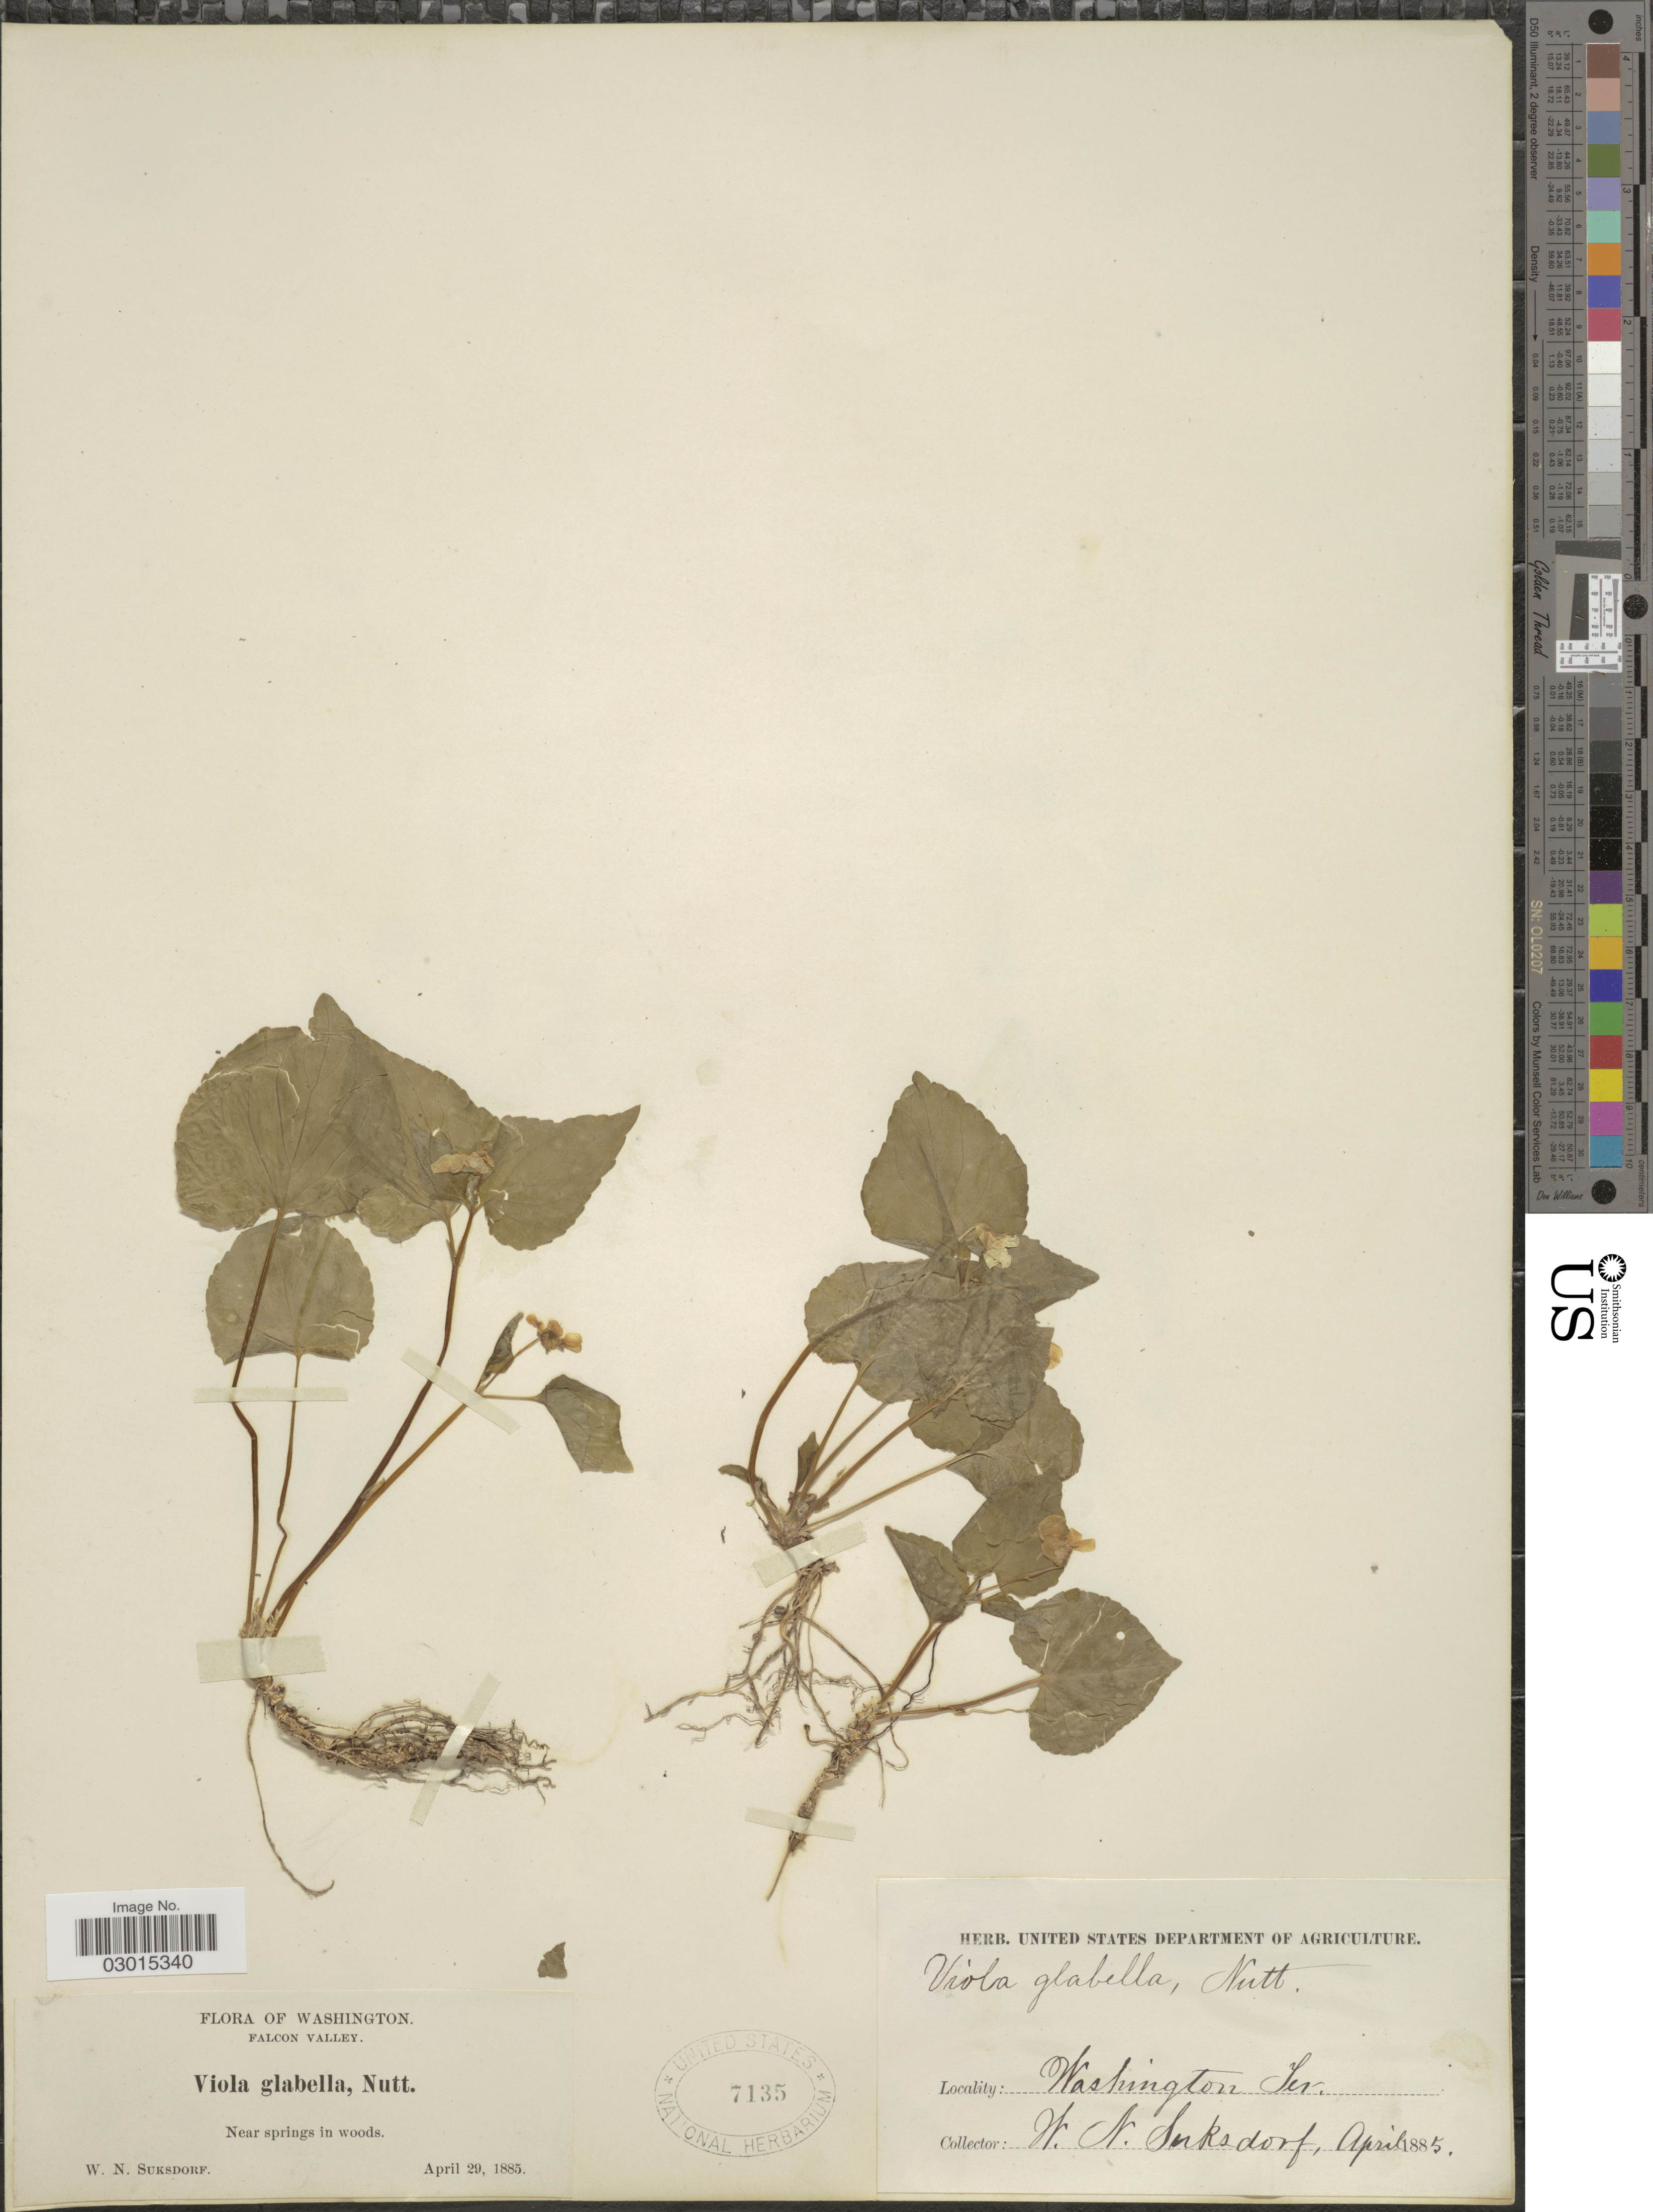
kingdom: Plantae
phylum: Tracheophyta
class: Magnoliopsida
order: Malpighiales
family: Violaceae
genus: Viola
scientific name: Viola glabella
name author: Nutt.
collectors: W. N. Suksdorf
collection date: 1885-04-29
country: United States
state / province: Washington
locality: Falcon Valley. Near spring in woods.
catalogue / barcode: US 7135